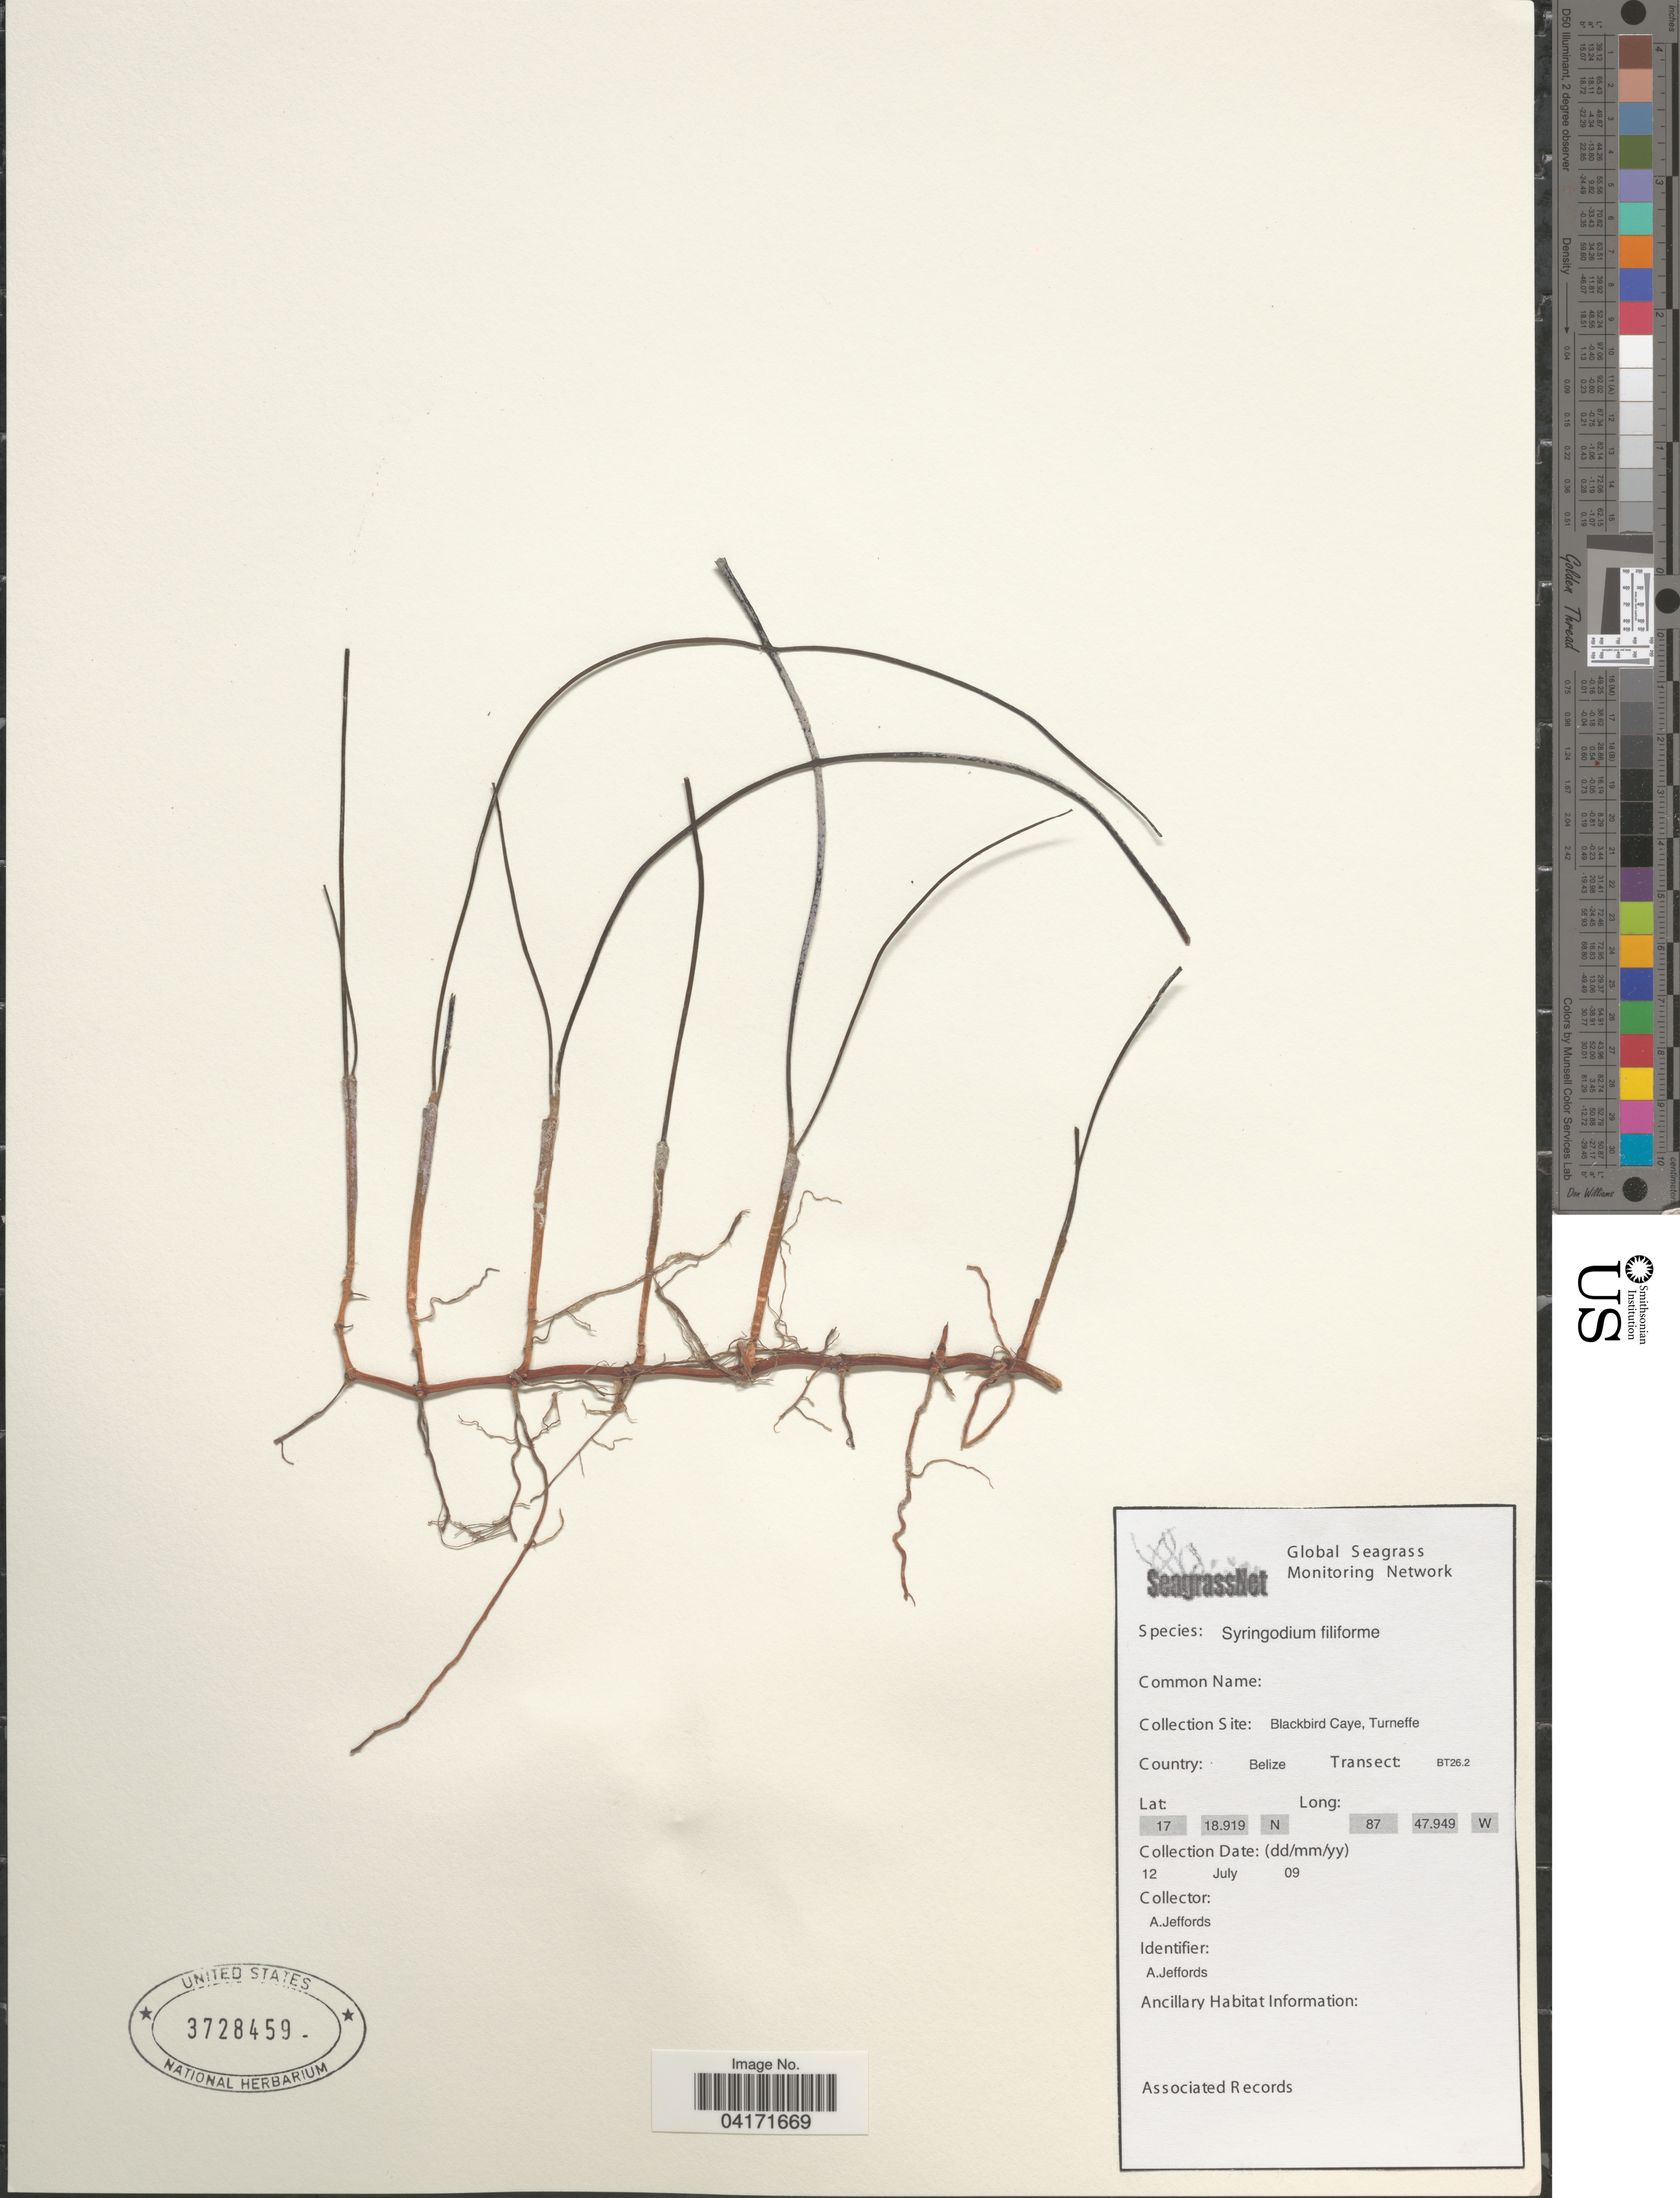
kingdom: Plantae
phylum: Tracheophyta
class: Liliopsida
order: Alismatales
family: Cymodoceaceae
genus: Syringodium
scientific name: Syringodium filiforme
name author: Kütz.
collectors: A. Jeffords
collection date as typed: Transcribed d/m/y: 12/7/9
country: Belize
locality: Blackbird Caye, Turneffe. Transect: BT26.2.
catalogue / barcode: US 3728459